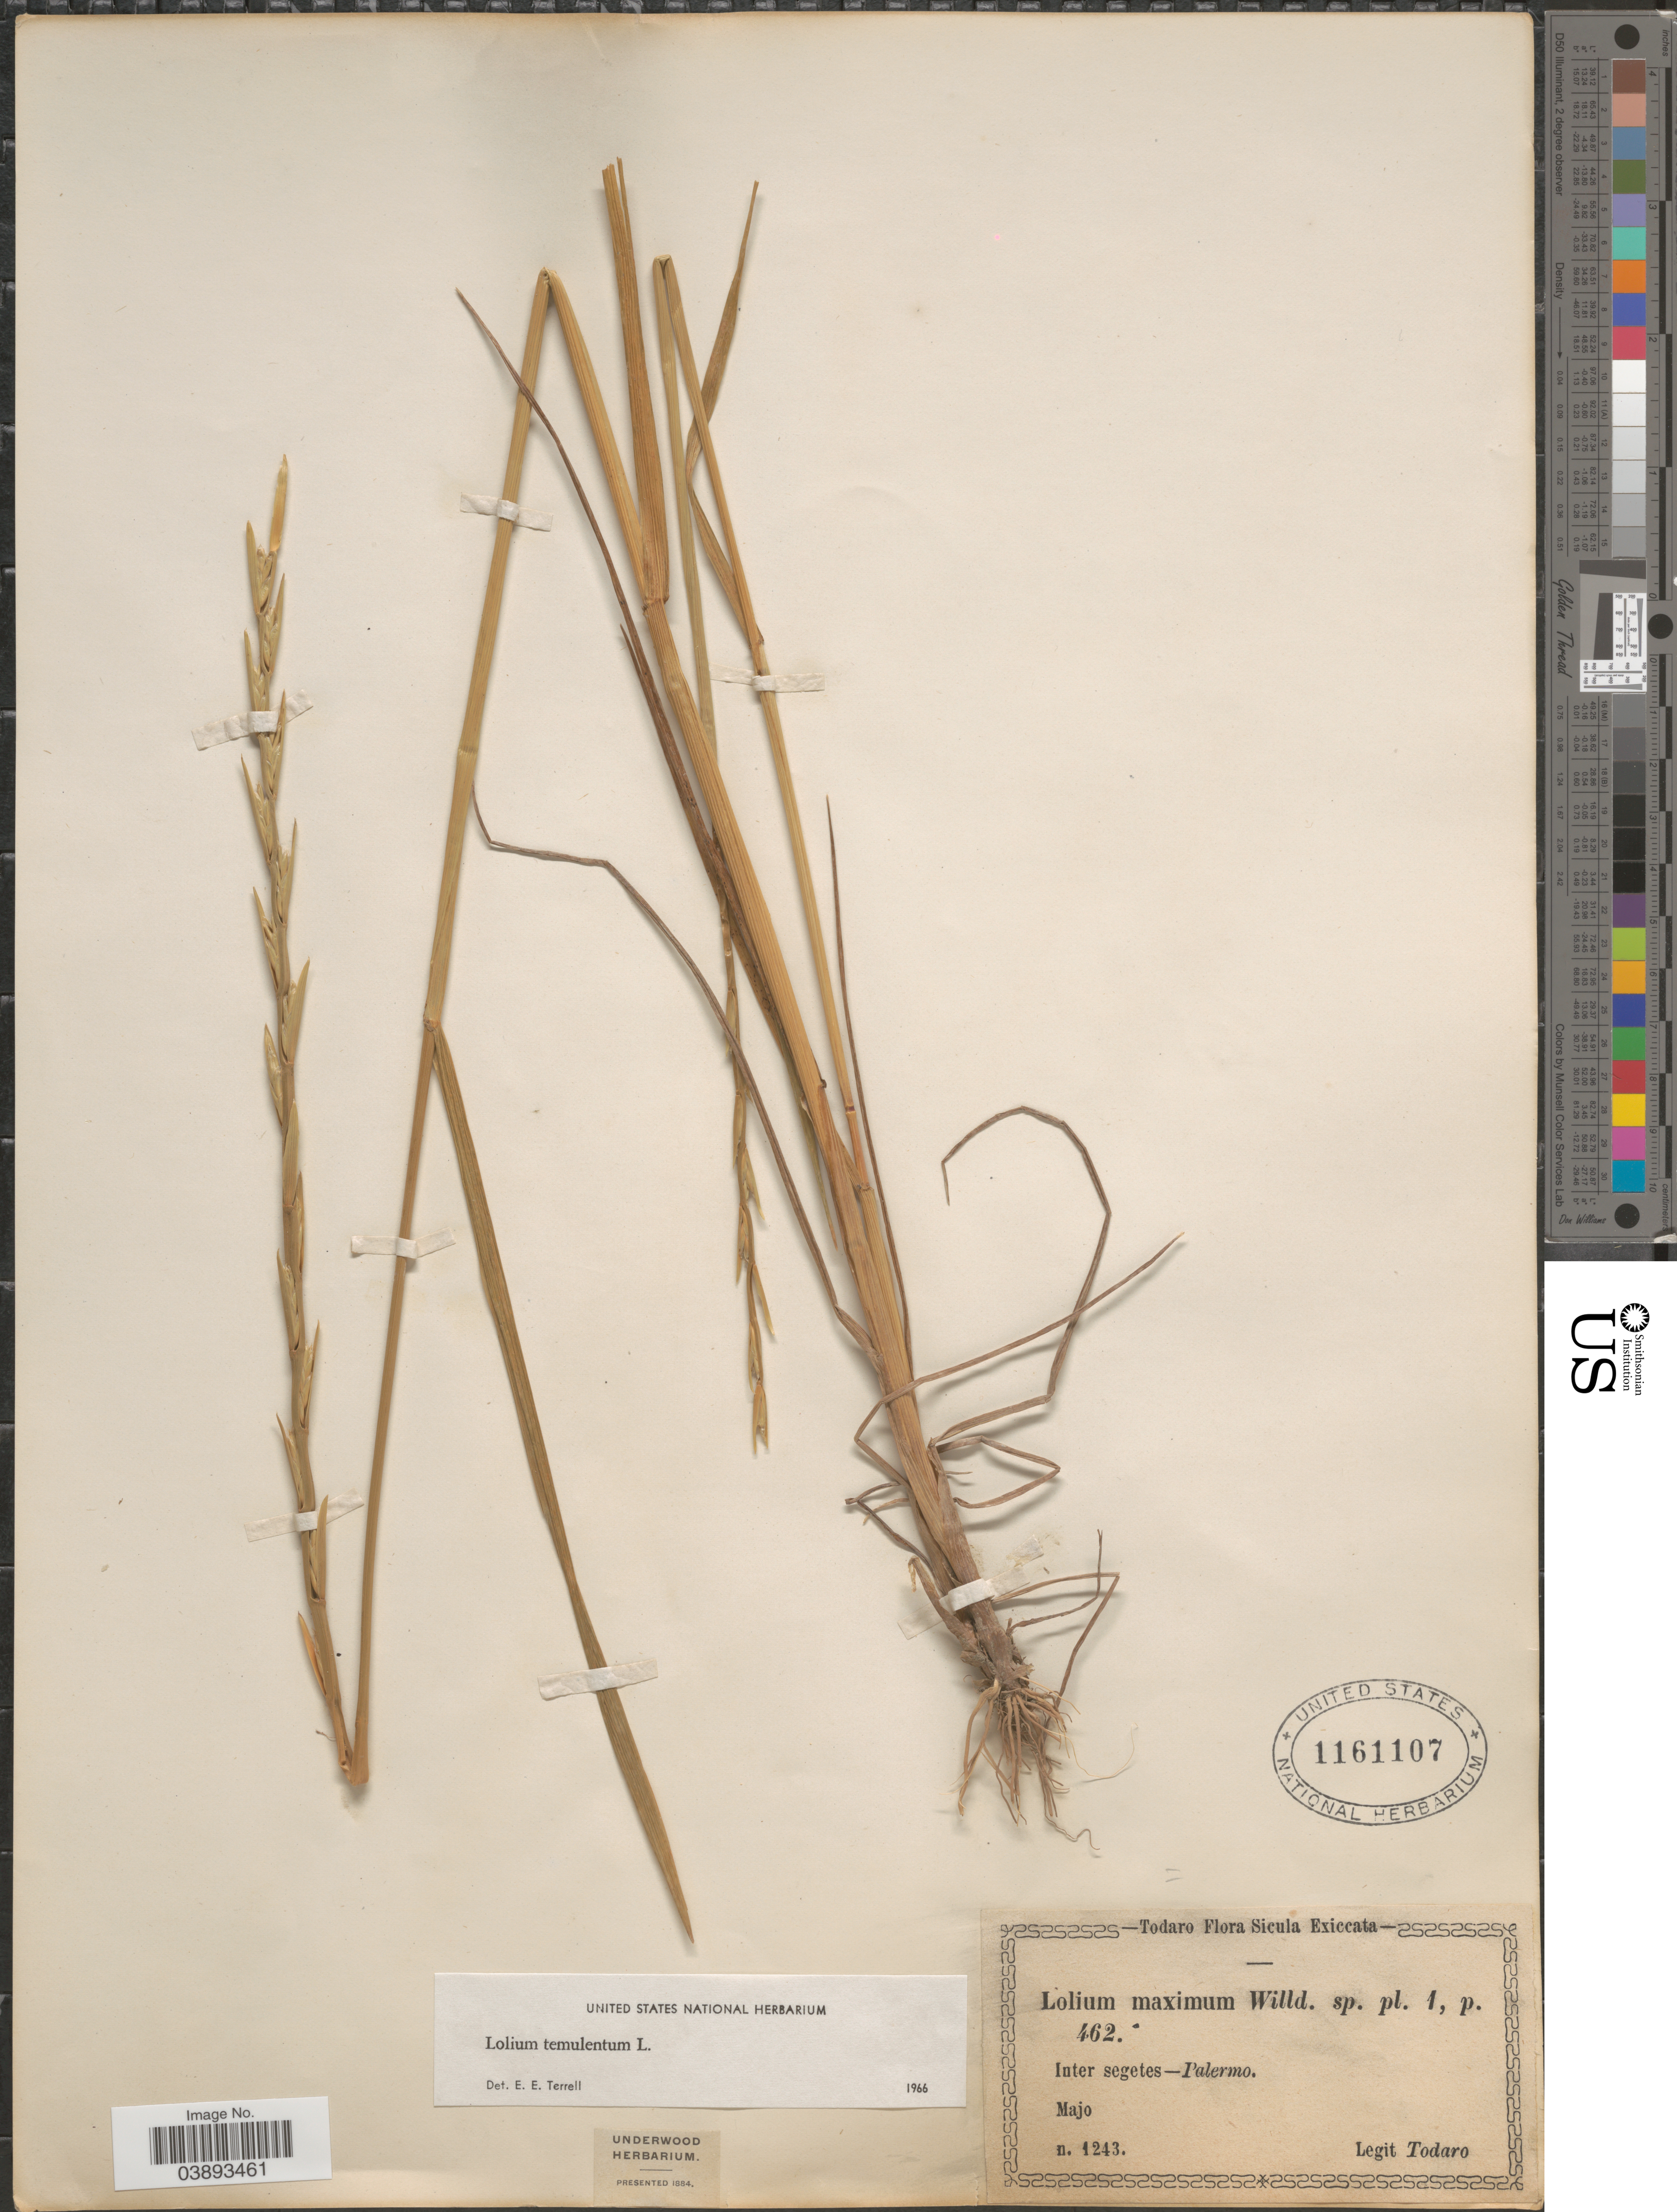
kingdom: Plantae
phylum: Tracheophyta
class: Liliopsida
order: Poales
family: Poaceae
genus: Lolium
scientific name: Lolium temulentum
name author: L.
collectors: Todaro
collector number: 1243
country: Italy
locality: Sicula. Inter segetes - Palermo.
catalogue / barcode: US 1161107